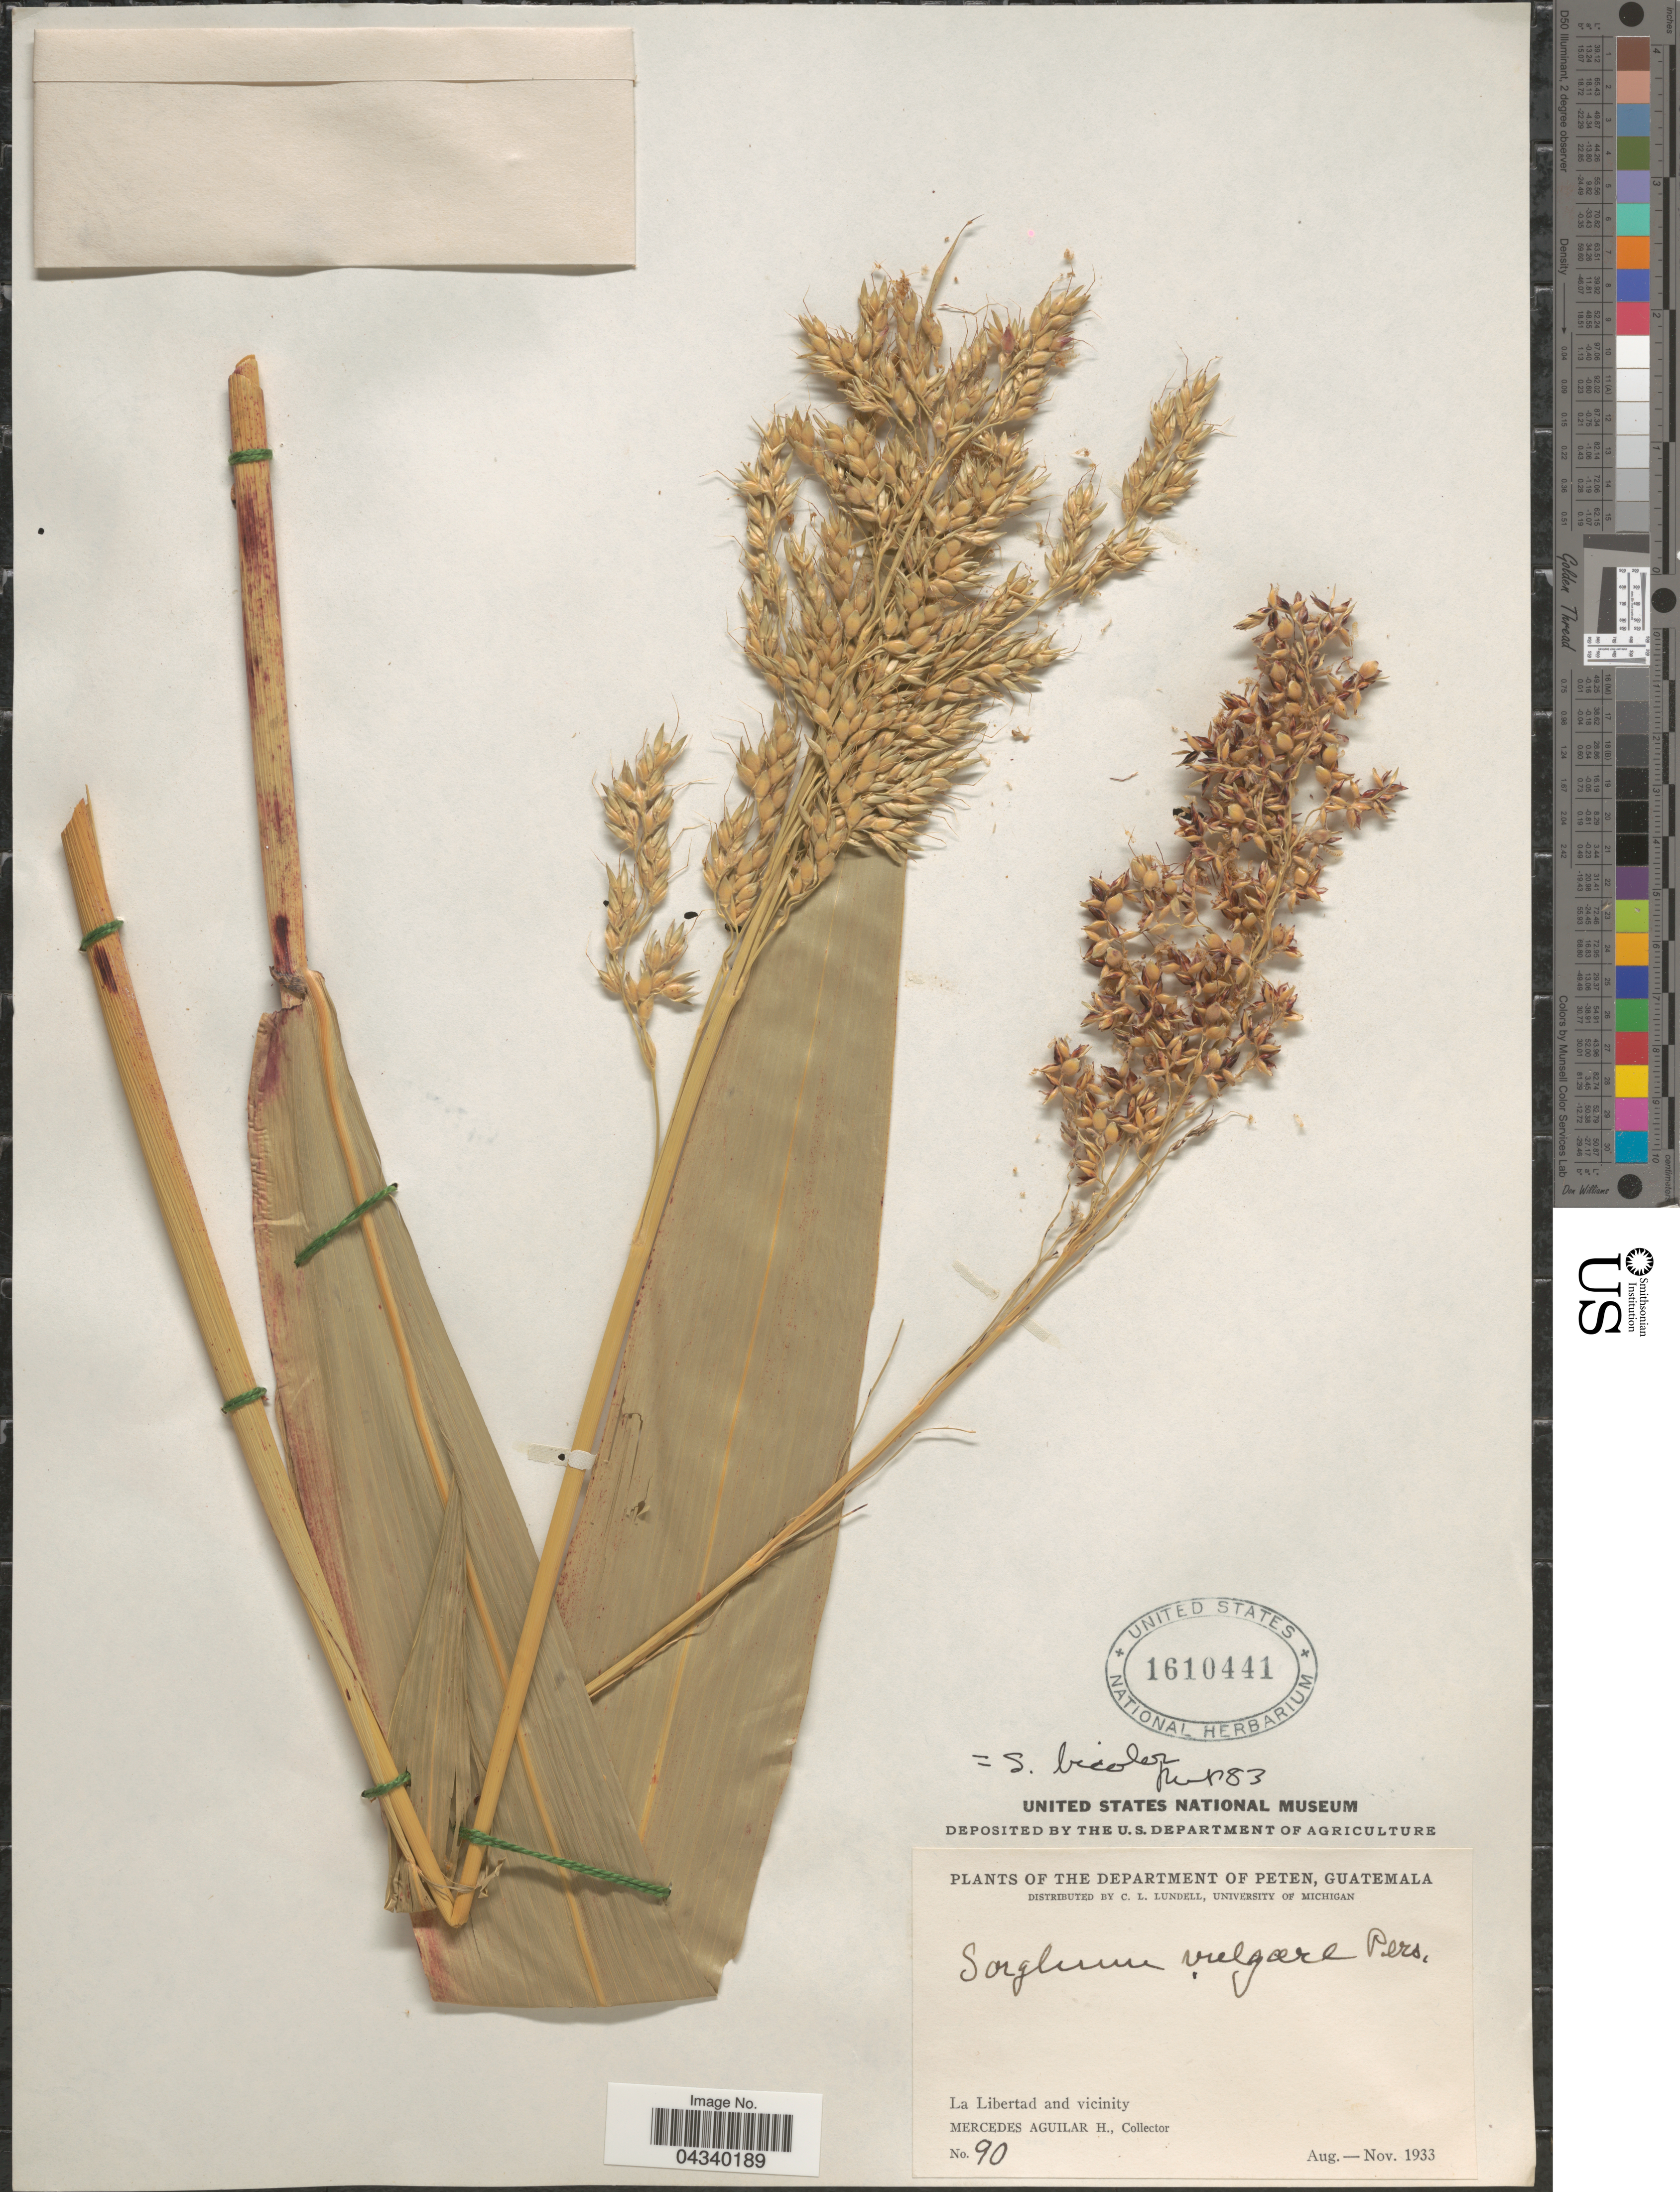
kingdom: Plantae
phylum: Tracheophyta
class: Liliopsida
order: Poales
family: Poaceae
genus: Sorghum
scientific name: Sorghum bicolor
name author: (L.) Moench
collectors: M. Aguilar H.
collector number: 90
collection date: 1933-08/1933-11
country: Guatemala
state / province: El Peten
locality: Department of Peten. La Libertad and vicinity.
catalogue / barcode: US 1610441